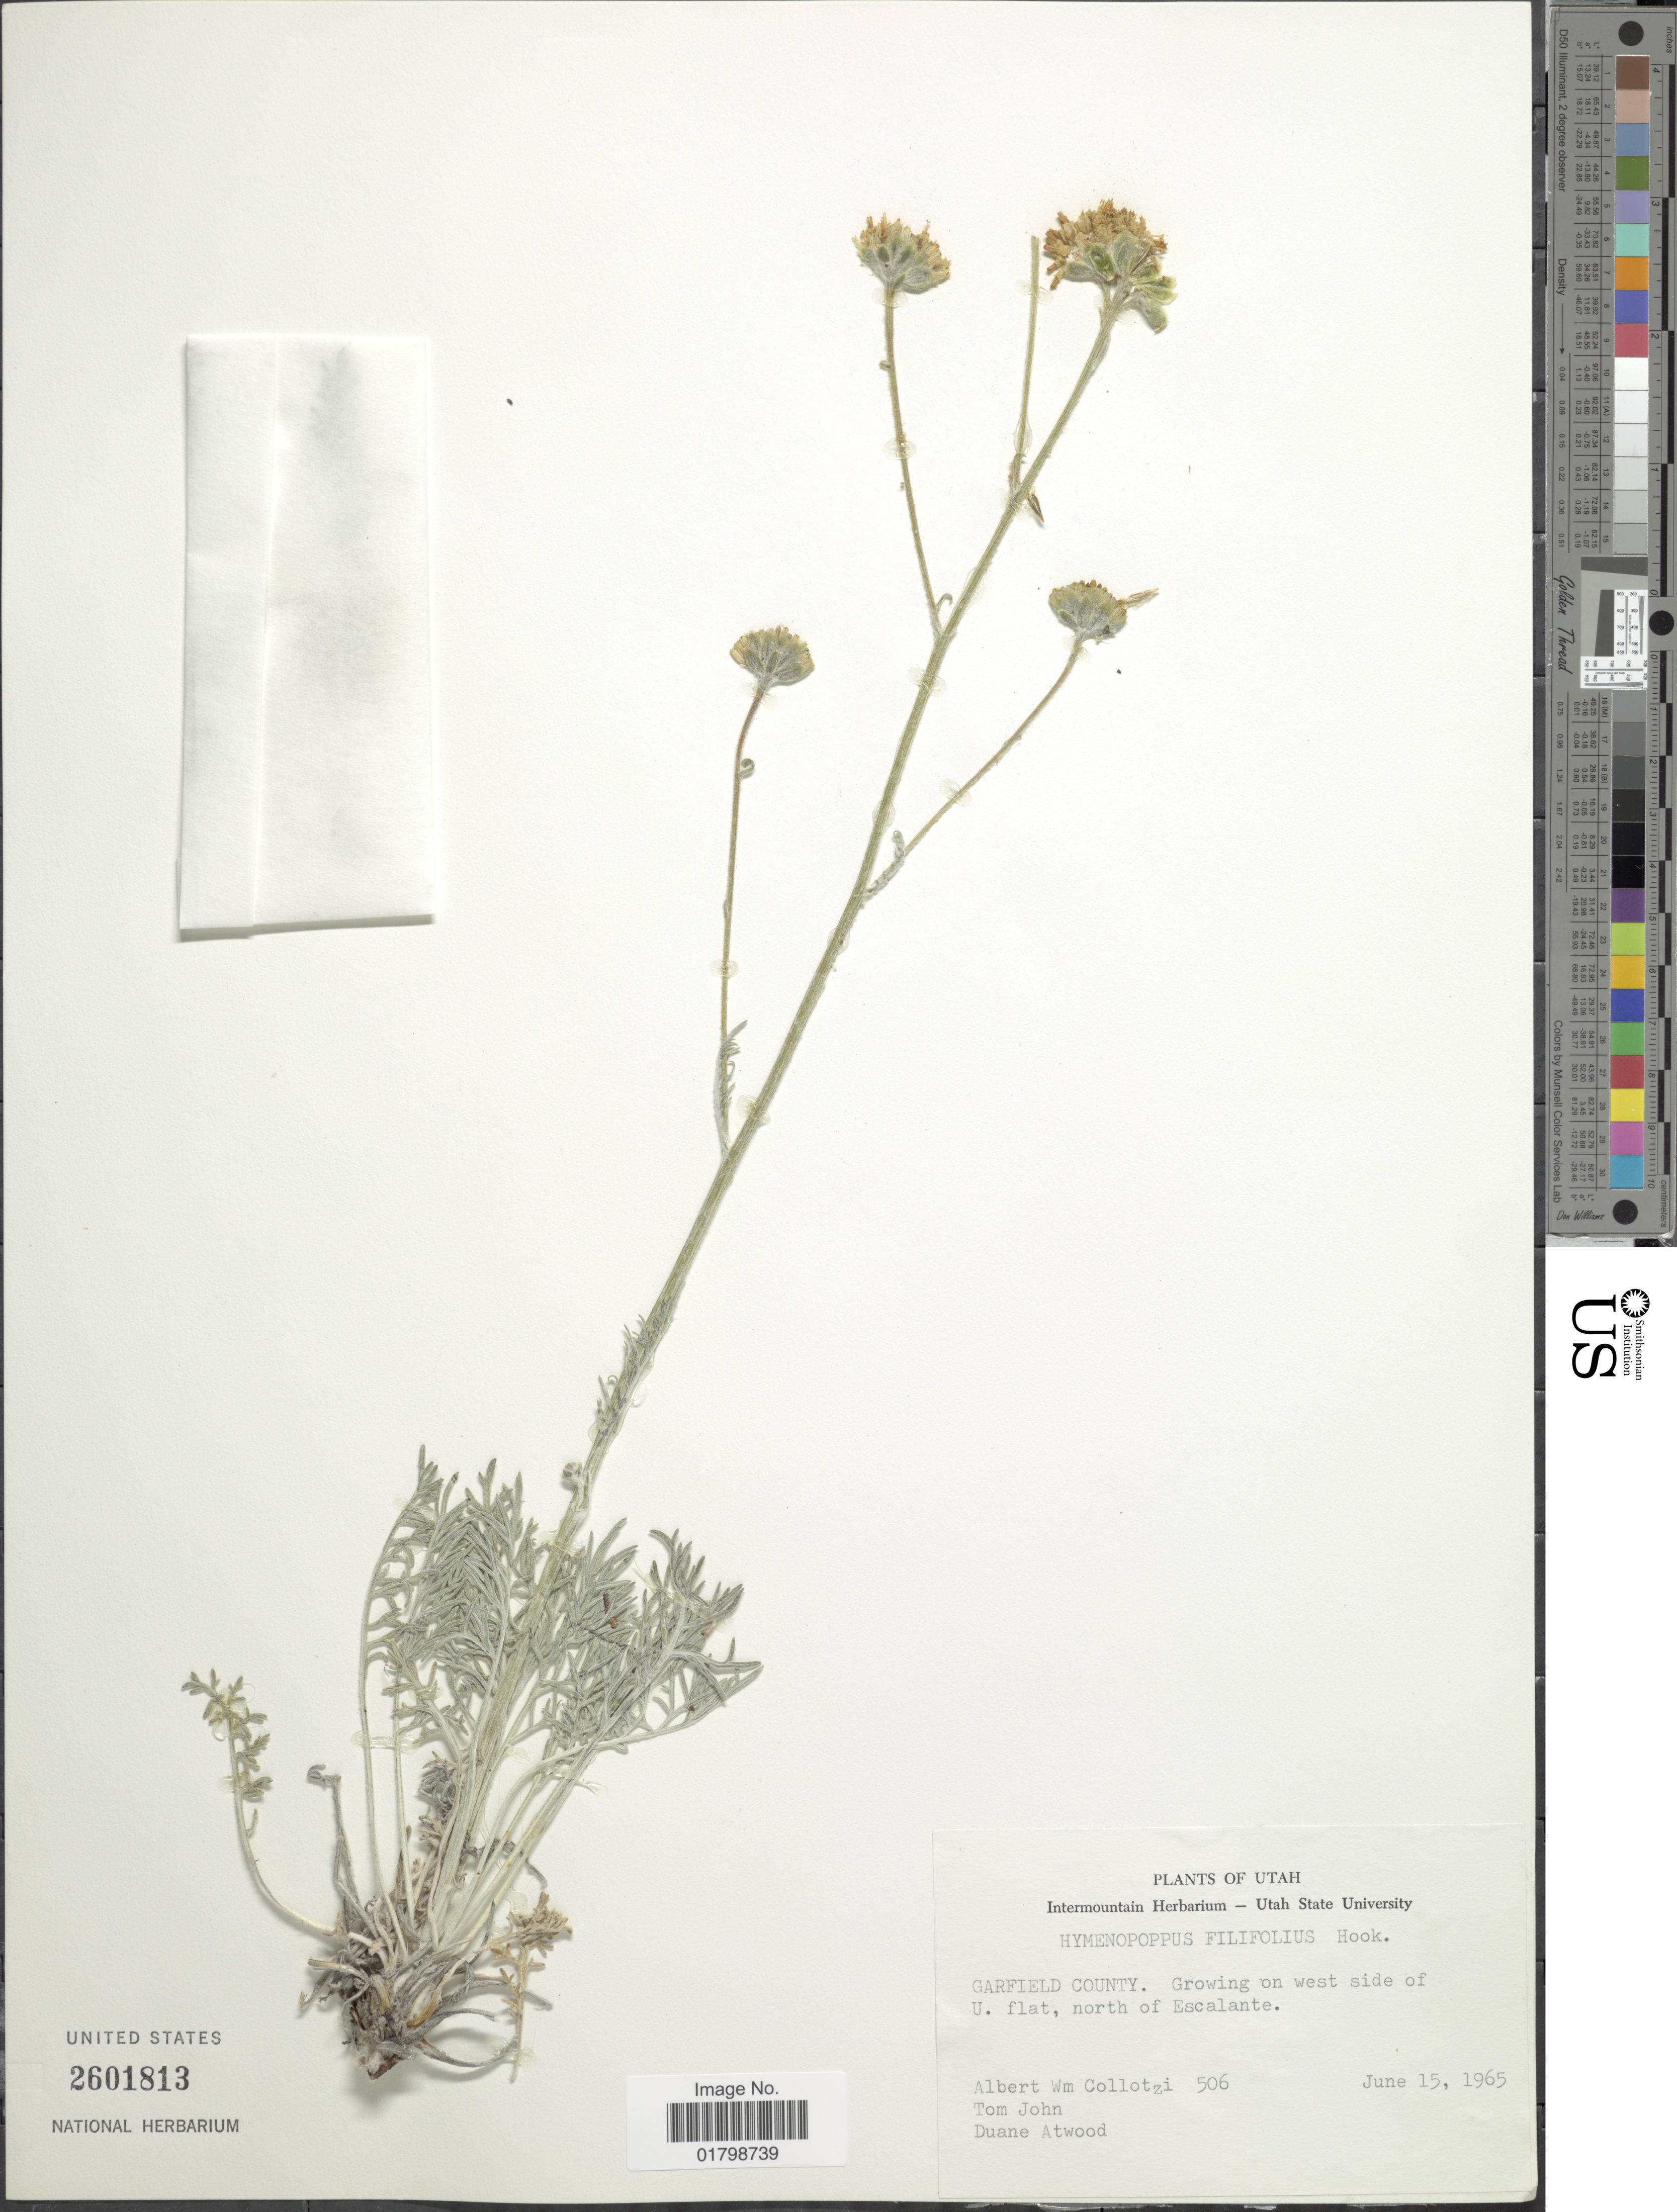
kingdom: Plantae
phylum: Tracheophyta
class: Magnoliopsida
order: Asterales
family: Asteraceae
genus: Hymenopappus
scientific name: Hymenopappus filifolius var. filifolius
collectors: A. W. Collotzi, T. John & D. Atwood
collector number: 506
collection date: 1965-06-15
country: United States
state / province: Utah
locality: Garfield County. Growing on west side of U. flat, north of Escalante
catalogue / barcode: US 2601813